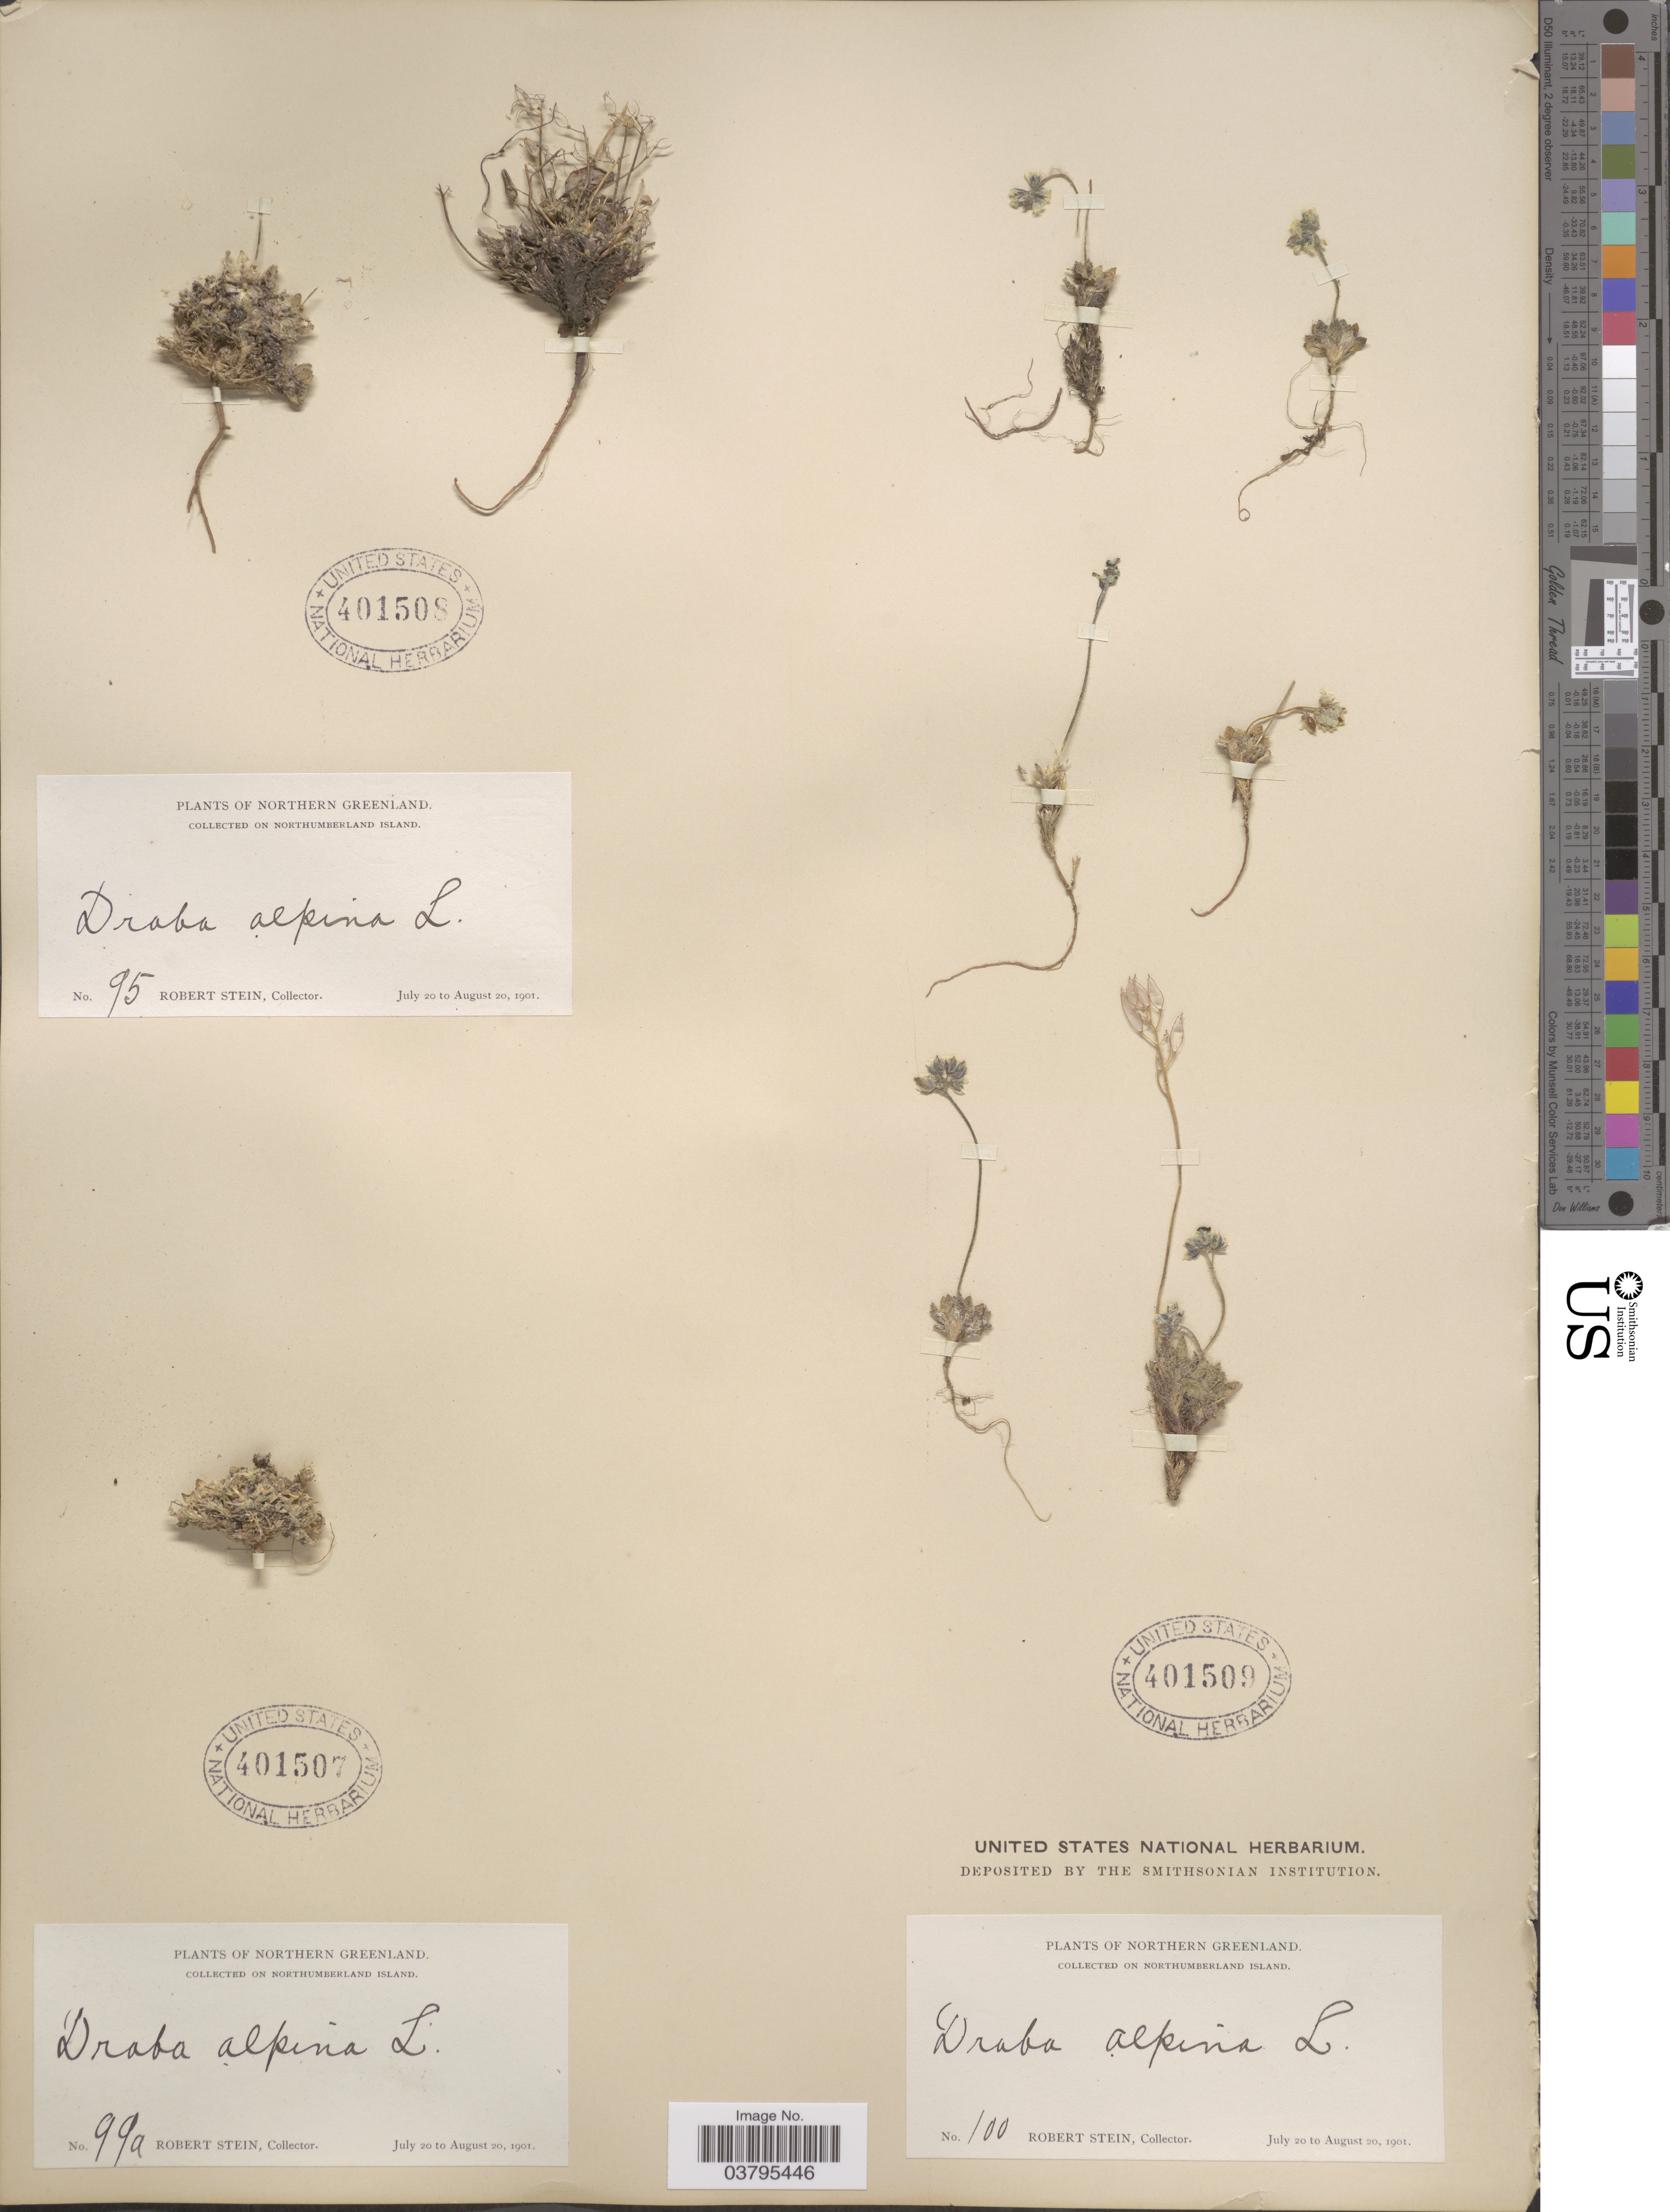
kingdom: Plantae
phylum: Tracheophyta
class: Magnoliopsida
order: Brassicales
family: Brassicaceae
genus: Draba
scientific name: Draba alpina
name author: L.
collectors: R. Stein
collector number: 100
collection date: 1901-07-20/1901-08-20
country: Greenland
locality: Northern Greenland. On Northumberland Island.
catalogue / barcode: US 401509-3